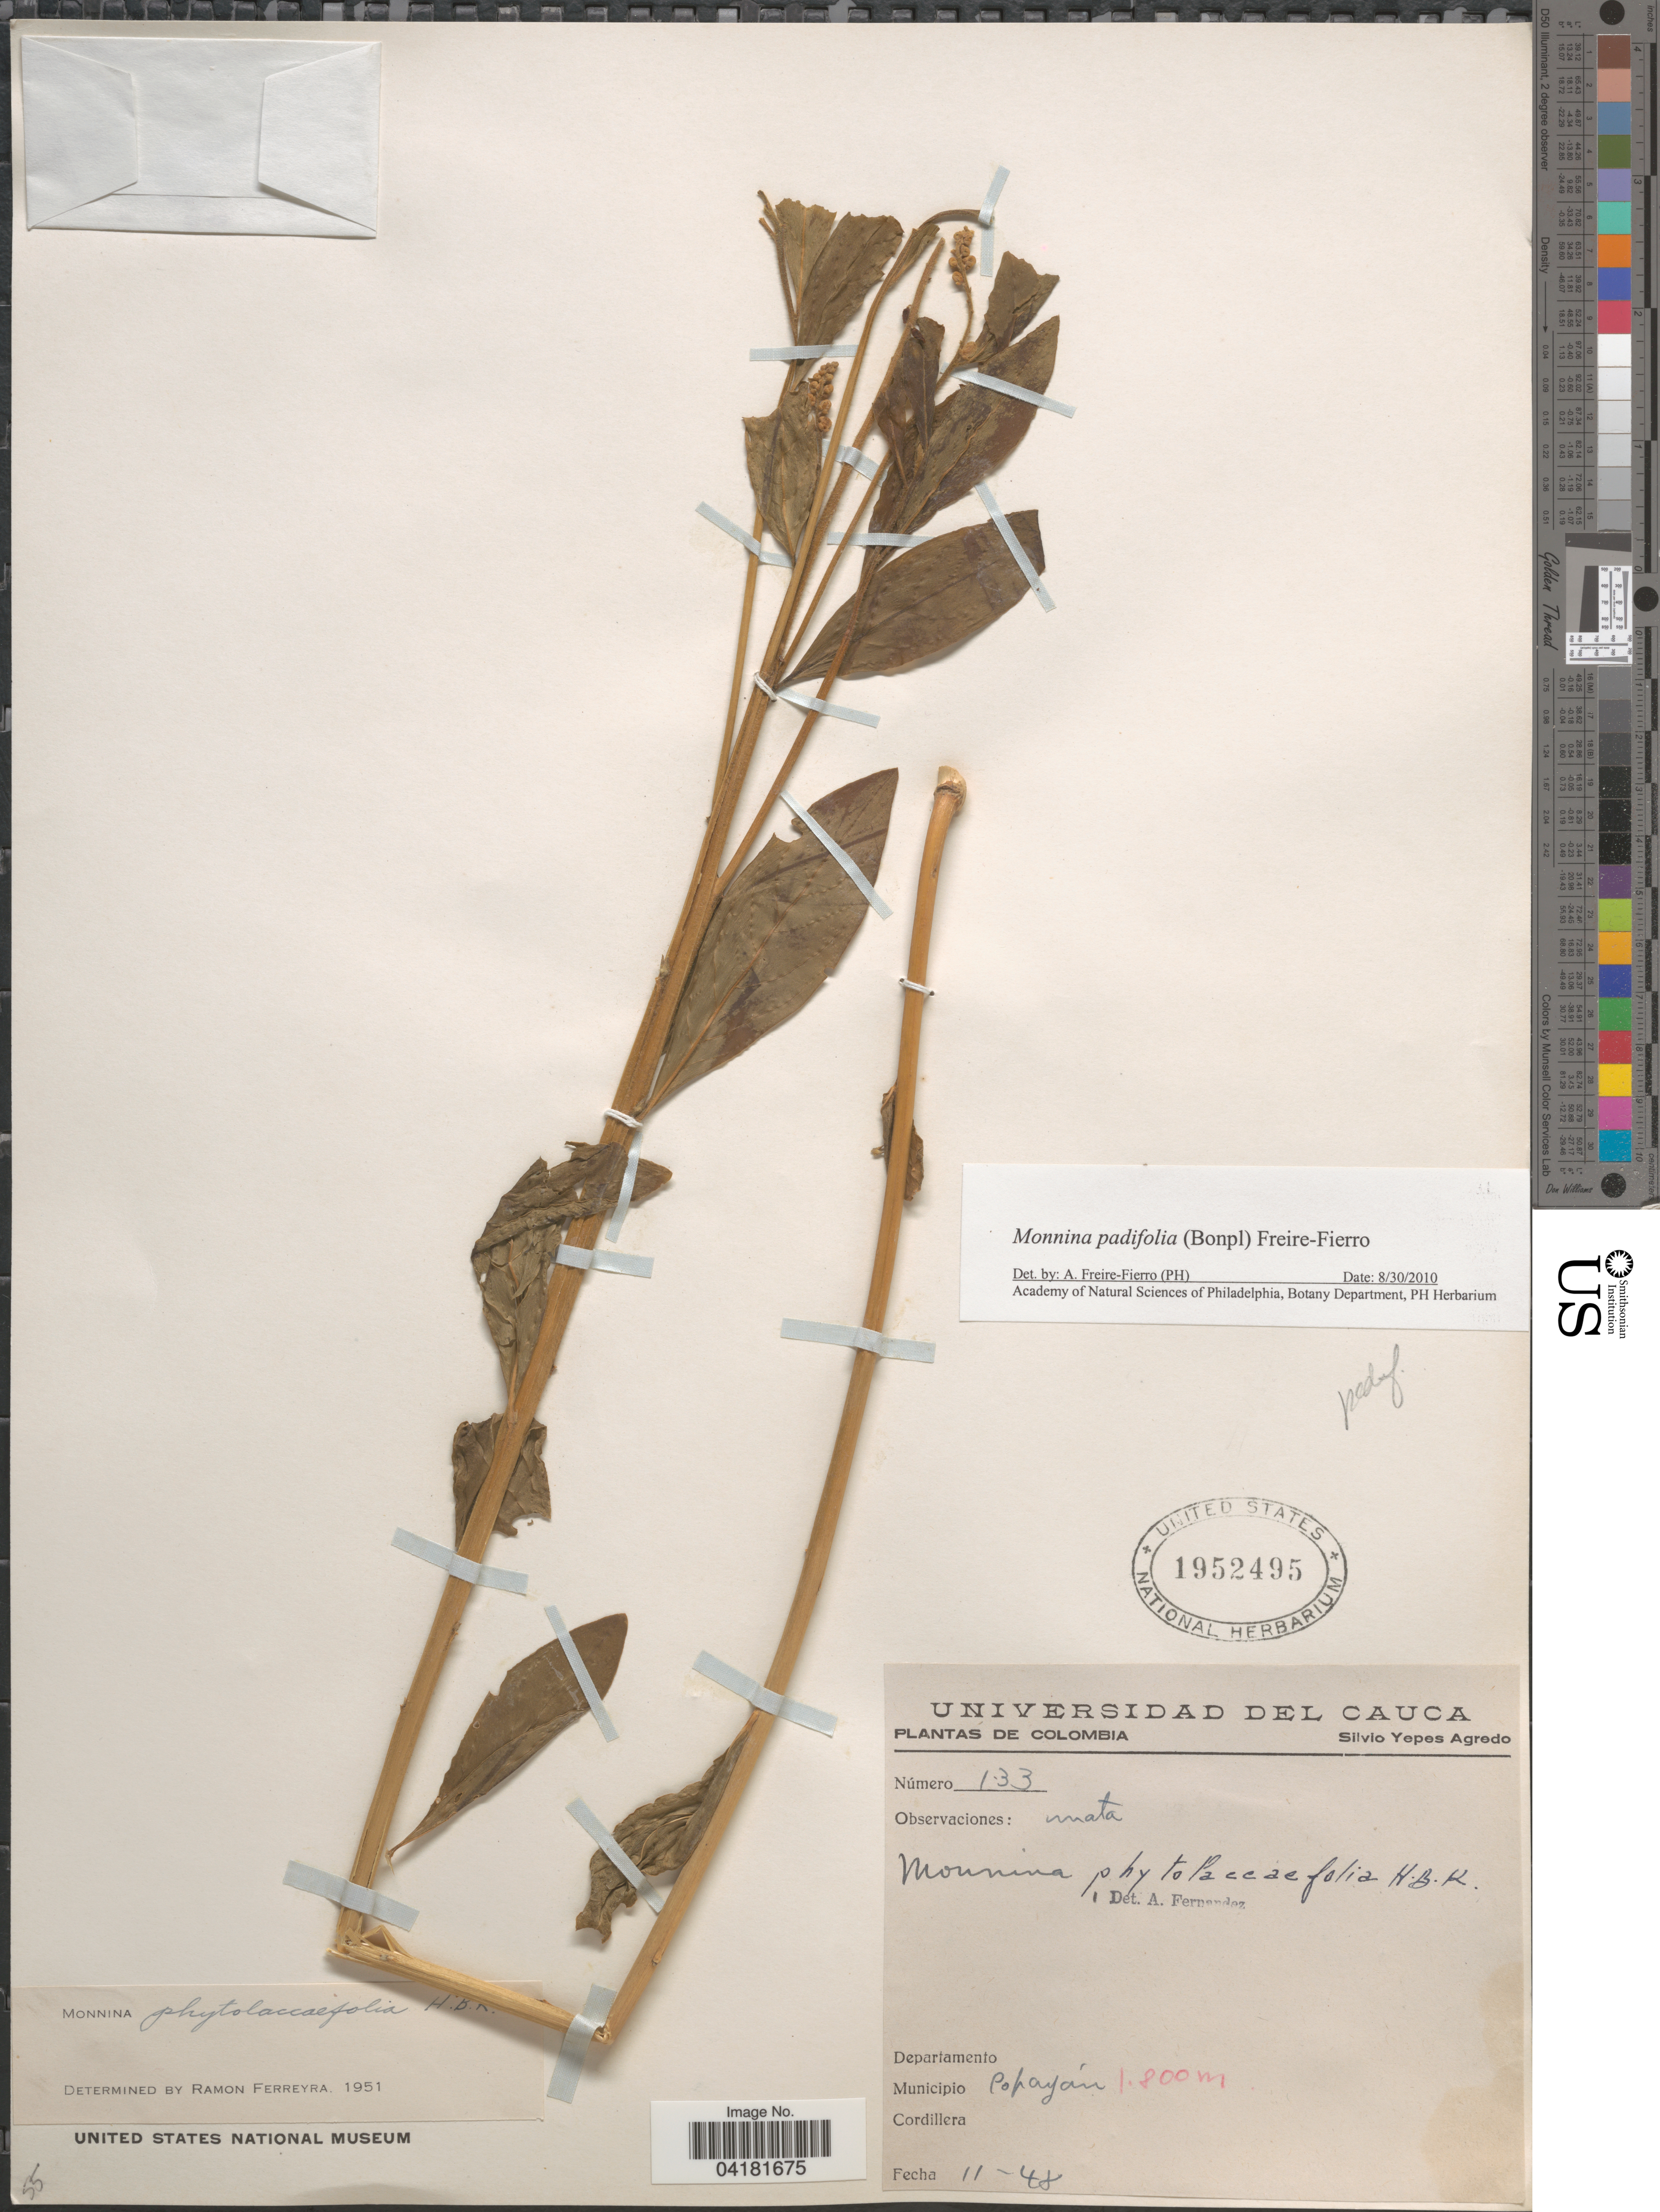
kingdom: Plantae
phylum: Tracheophyta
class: Magnoliopsida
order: Fabales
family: Polygalaceae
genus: Monnina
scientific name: Monnina padifolia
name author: (Bonpl.) Freire-Fierro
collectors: S. Yepes-Agredo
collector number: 133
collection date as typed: Transcribed d/m/y: /11/48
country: Colombia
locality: Municipio Popayán.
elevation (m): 1800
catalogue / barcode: US 1952495